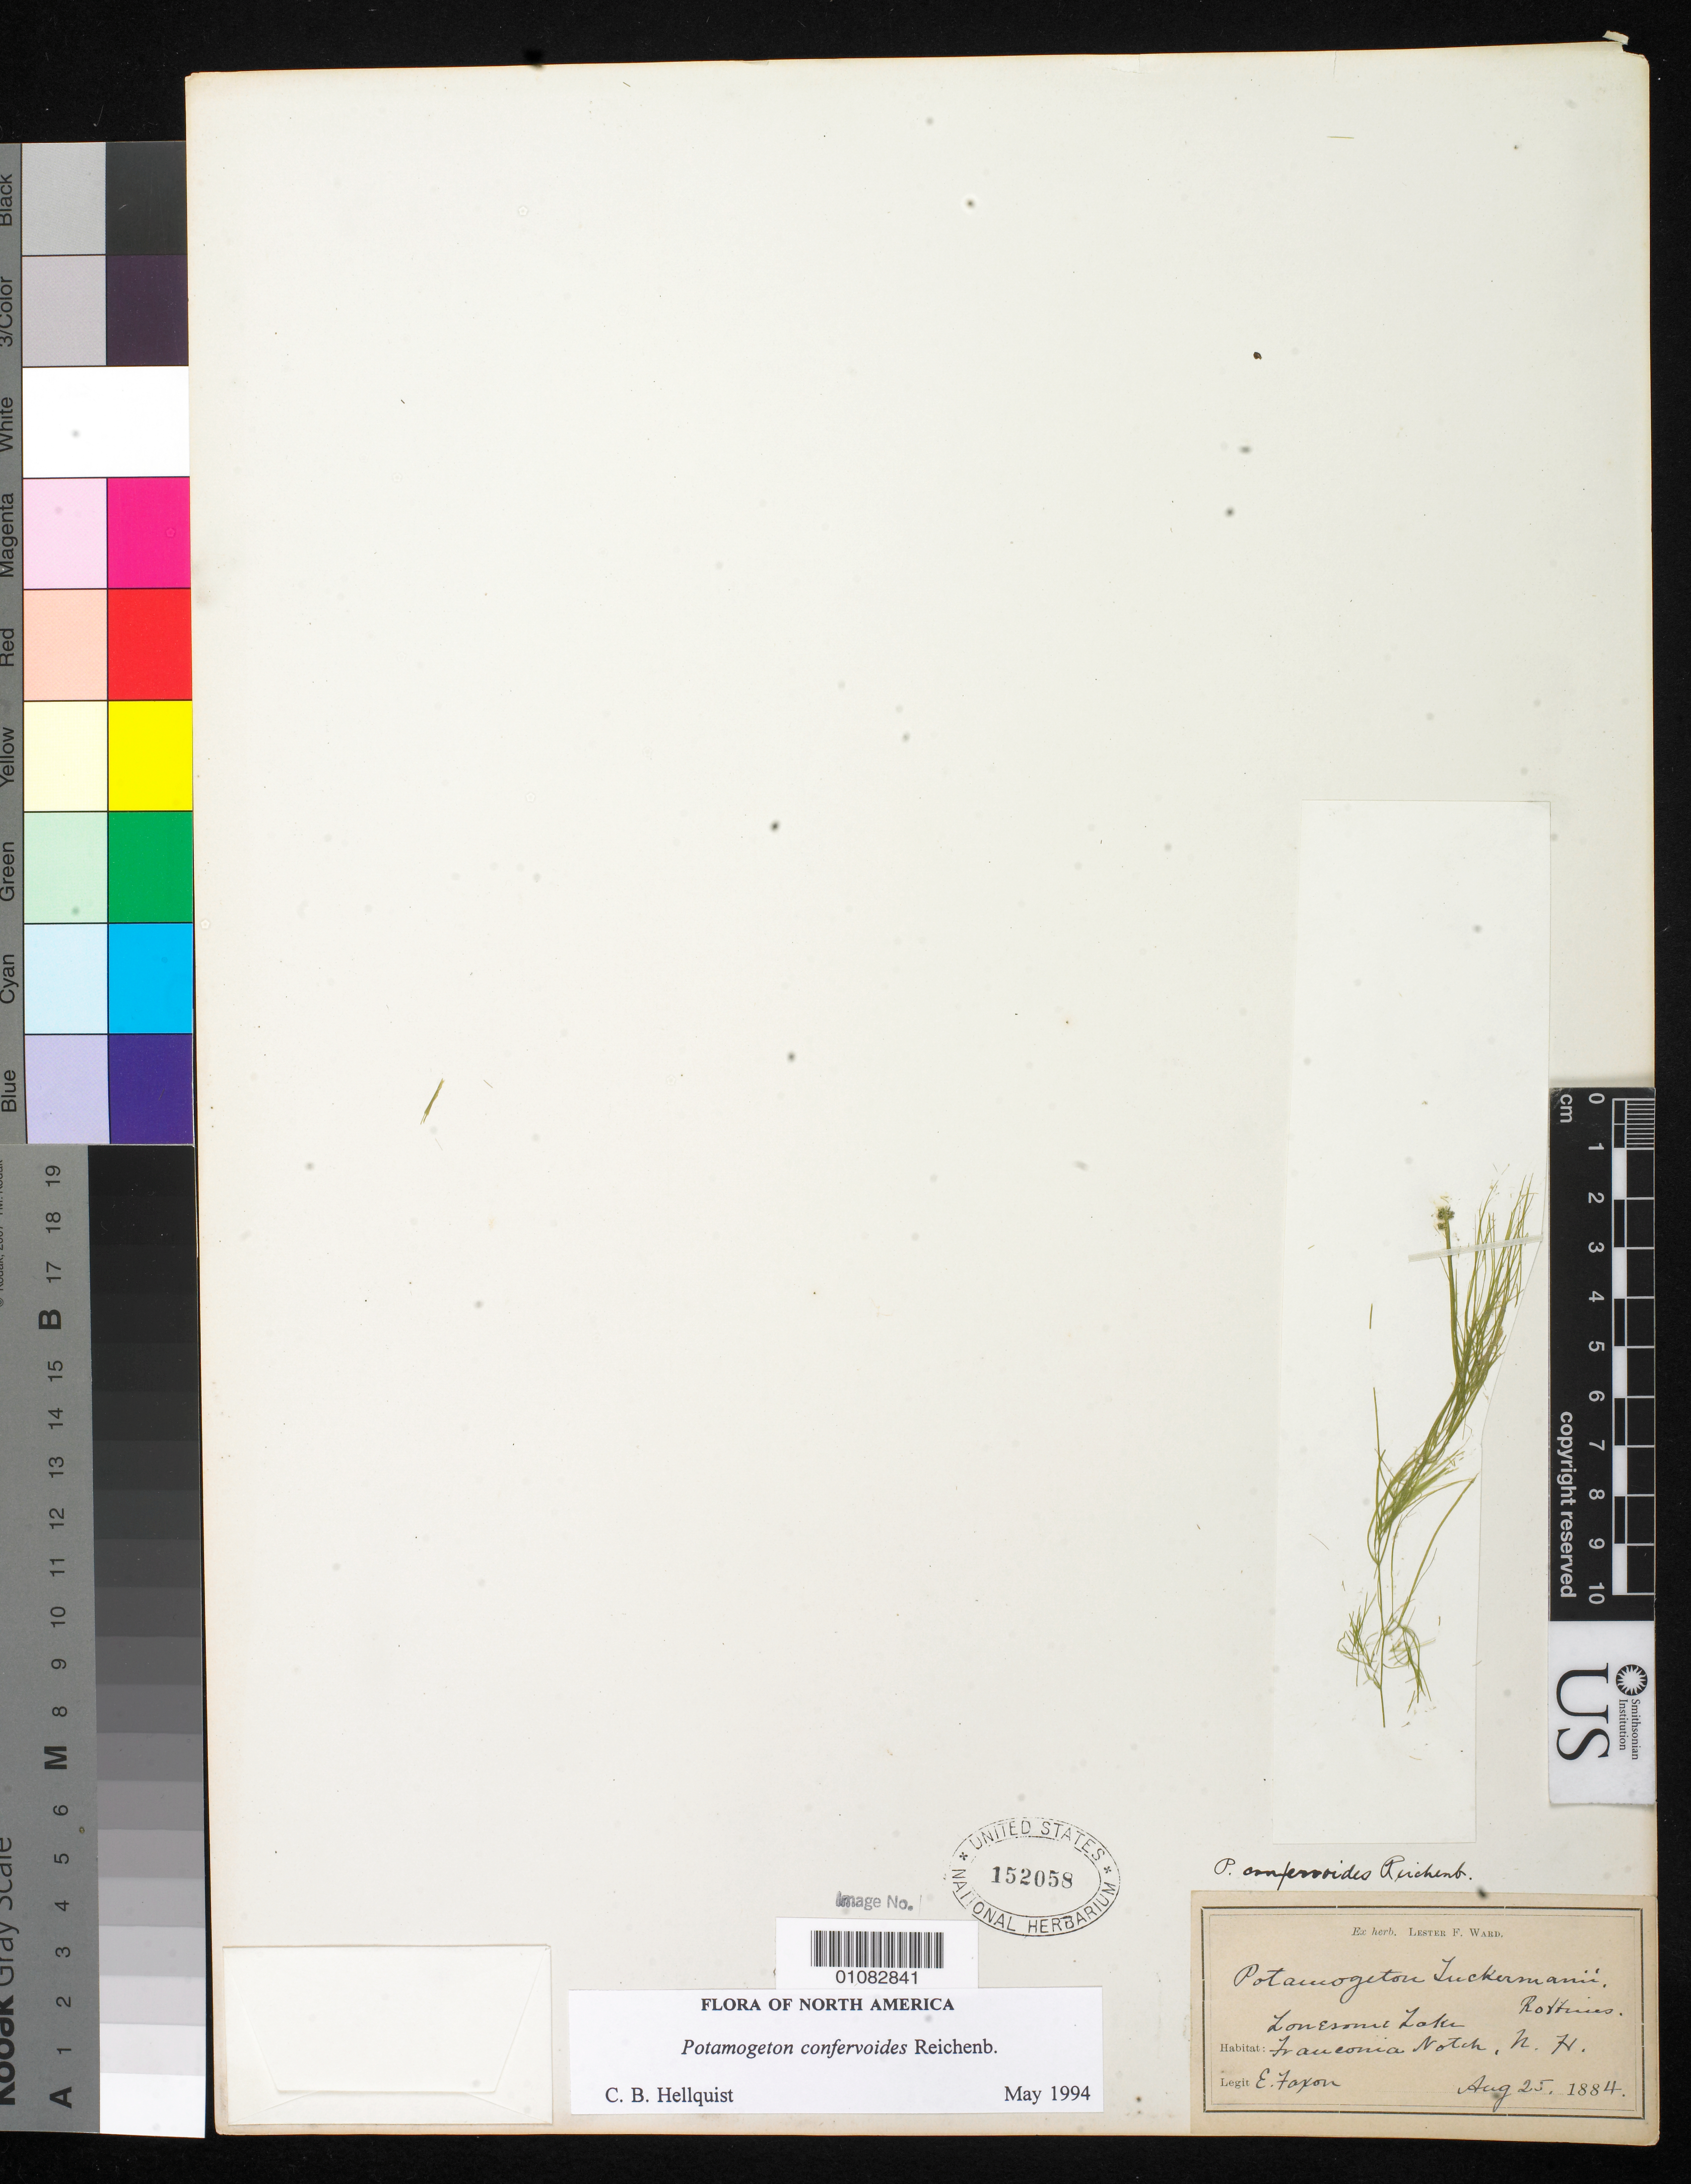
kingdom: Plantae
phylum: Tracheophyta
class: Liliopsida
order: Alismatales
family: Potamogetonaceae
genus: Potamogeton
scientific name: Potamogeton confervoides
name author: Rchb.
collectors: E. Faxon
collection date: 1884-08-25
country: United States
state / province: New Hampshire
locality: Franconia Notch, Lonesome Lake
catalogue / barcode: US 152058